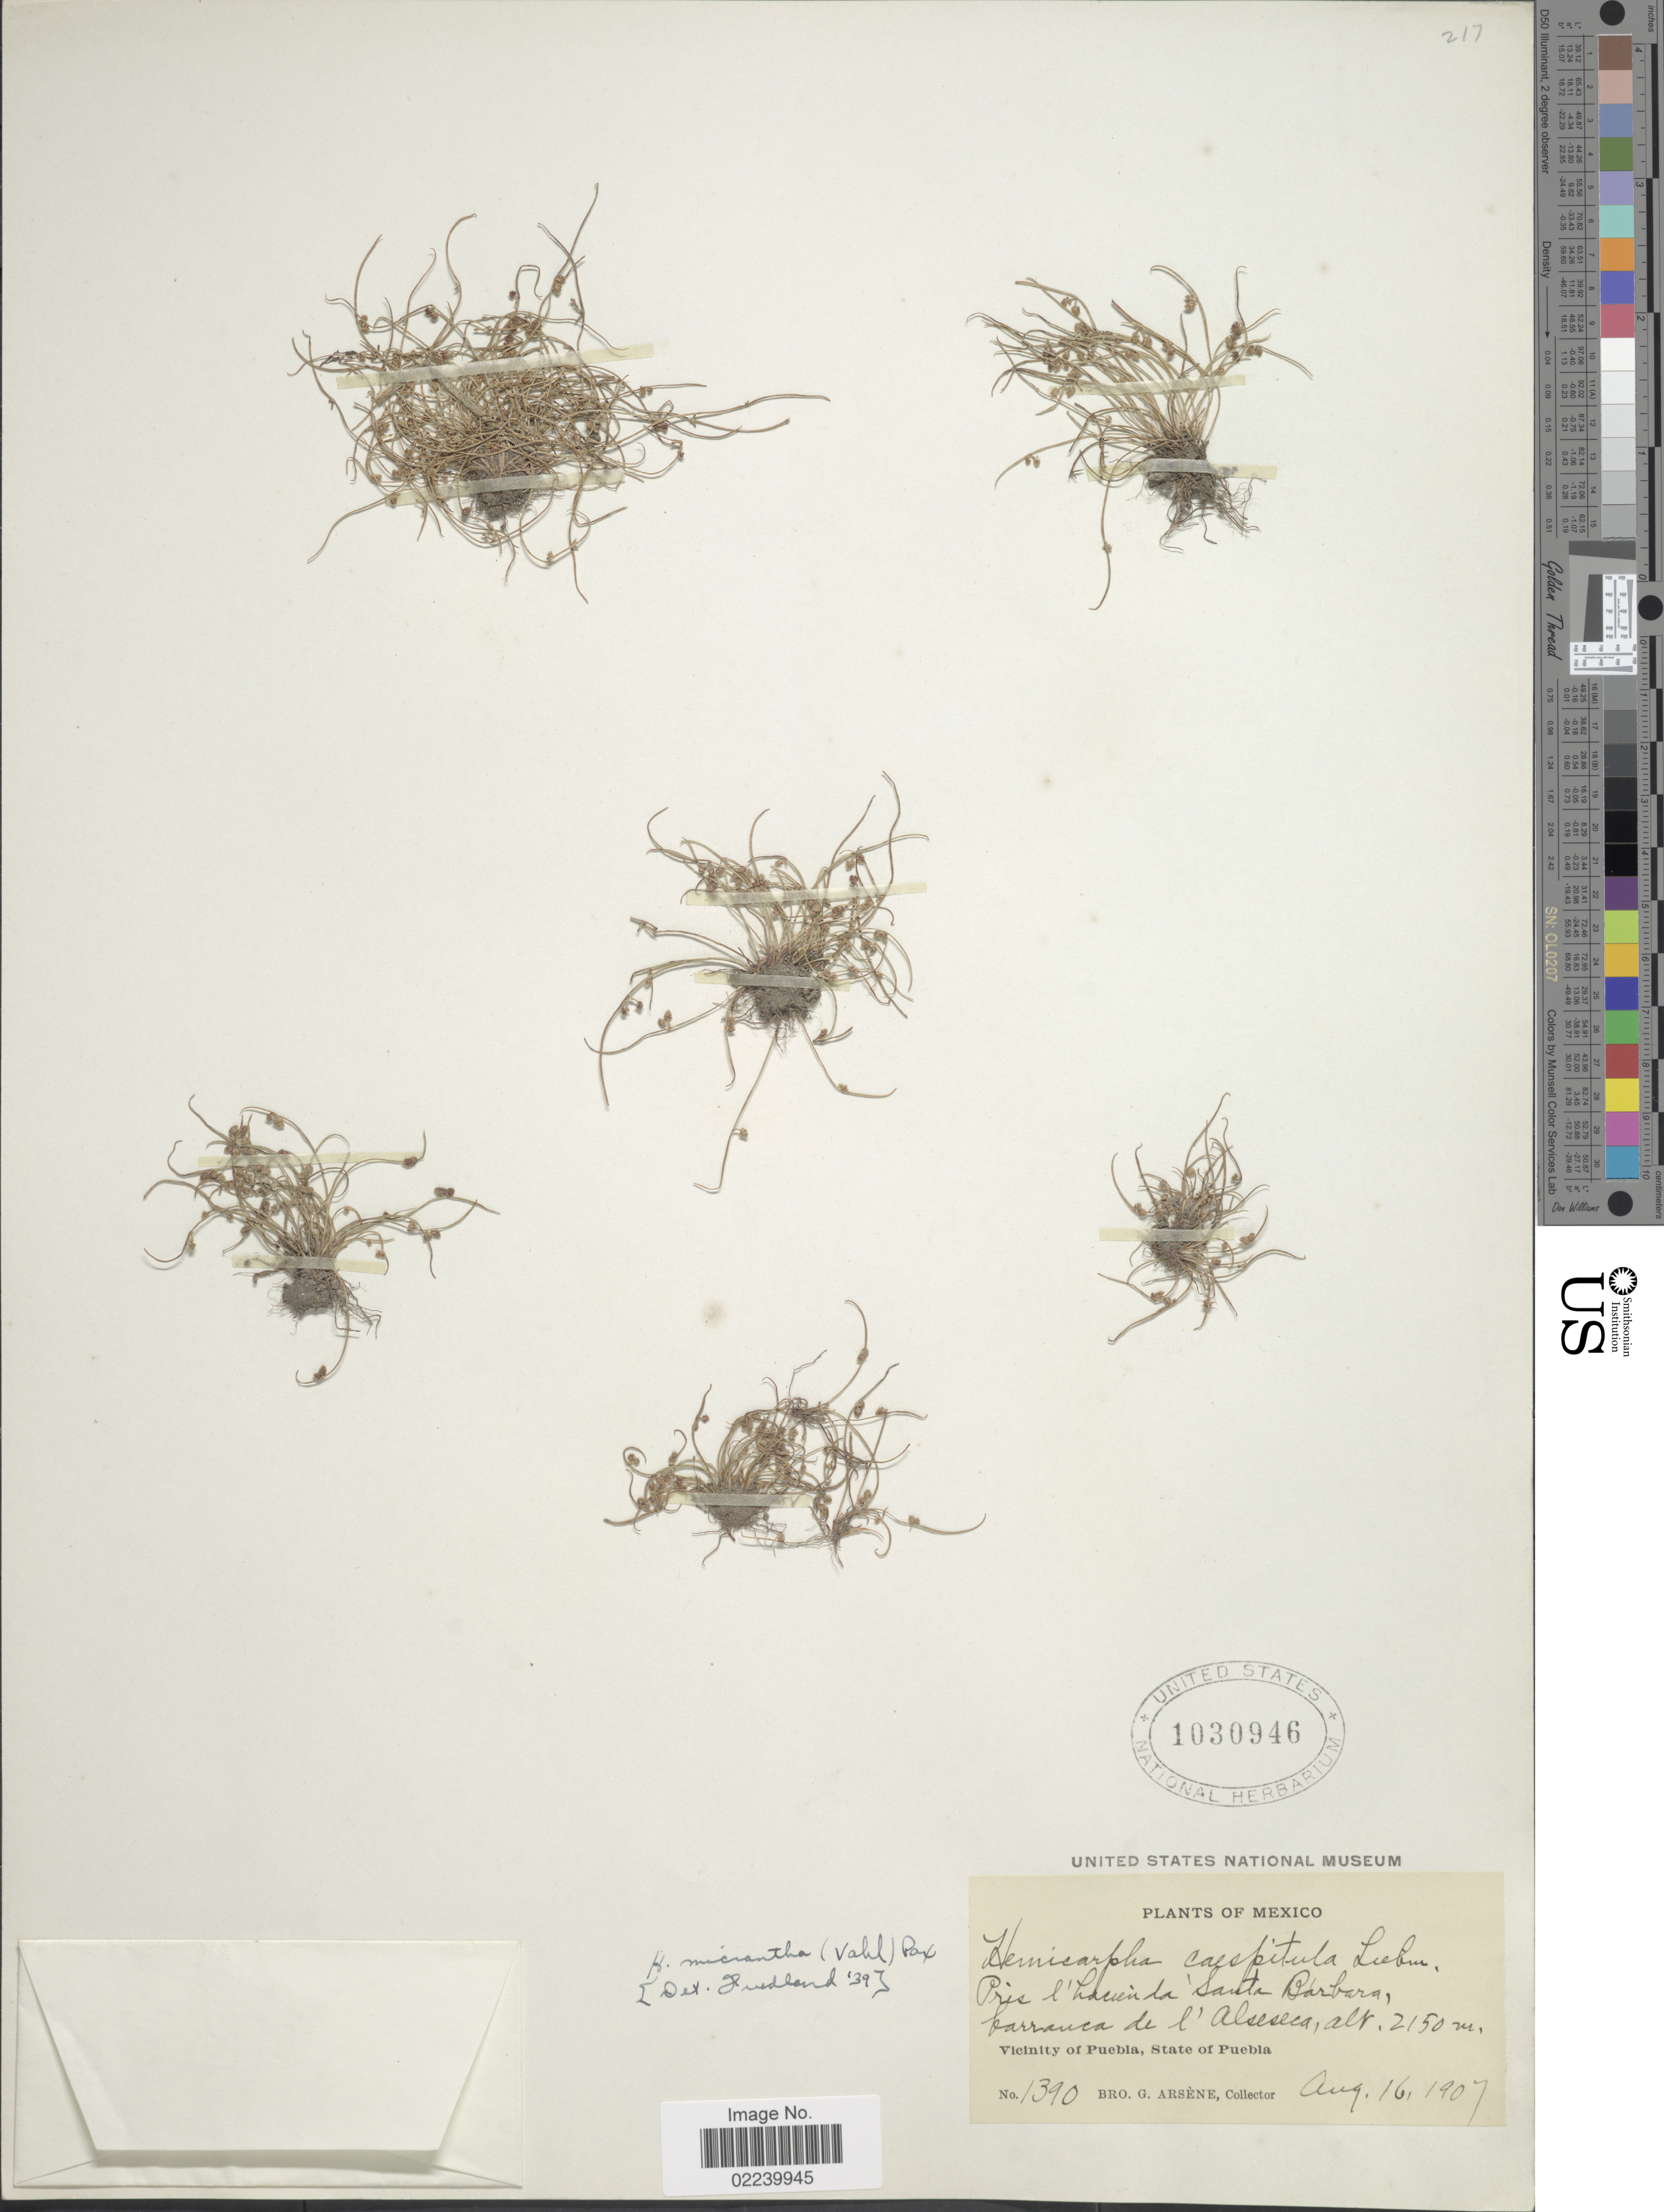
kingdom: Plantae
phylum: Tracheophyta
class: Liliopsida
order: Poales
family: Cyperaceae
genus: Cyperus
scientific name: Cyperus subsquarrosus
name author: (Muhl.) Bauters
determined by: Strong, M. T., (US), Smithsonian Institution - National Museum of Natural History (UNITED STATES)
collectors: Bro. G. Arsène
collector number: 1390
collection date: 1907-08-16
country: Mexico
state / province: Puebla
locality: Pirs l'hacienda Santa Barbara, barranca de l'Alseseca, Vicinity of Puebla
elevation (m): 2150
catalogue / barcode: US 1030946